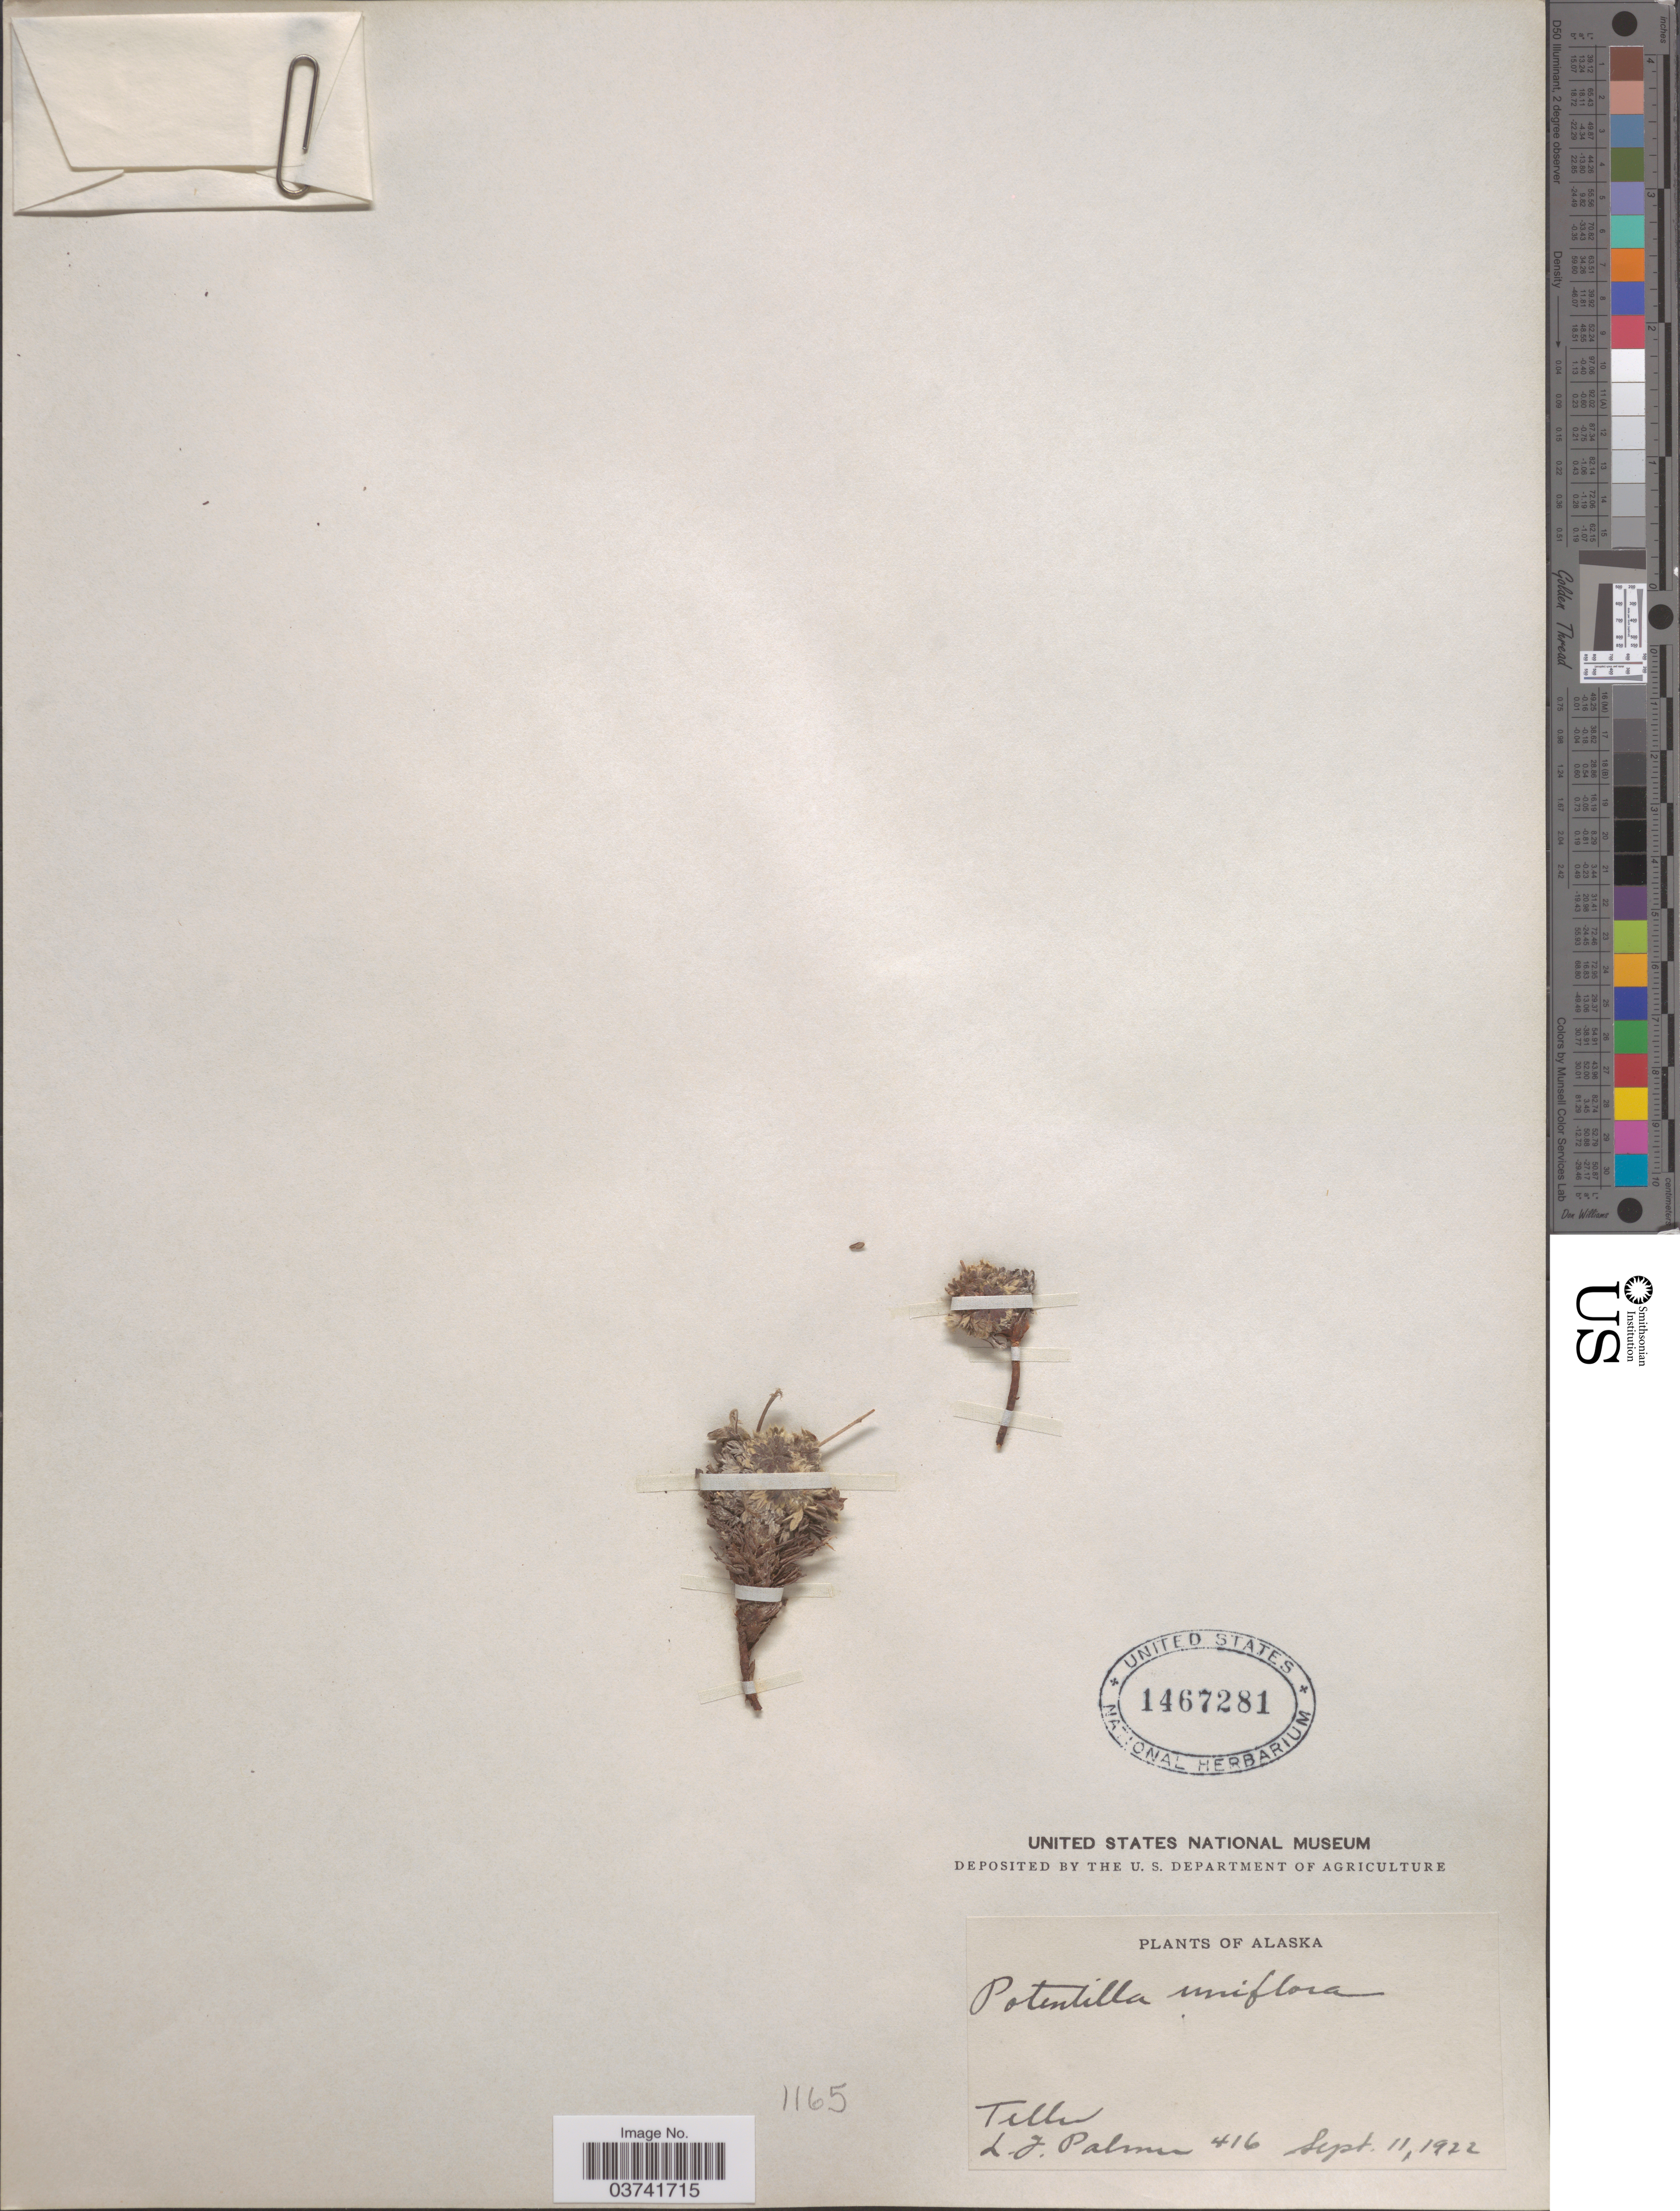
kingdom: Plantae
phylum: Tracheophyta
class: Magnoliopsida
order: Rosales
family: Rosaceae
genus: Potentilla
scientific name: Potentilla uniflora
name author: Ledeb.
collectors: L. J. Palmer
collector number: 416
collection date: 1922-09-11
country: United States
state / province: Alaska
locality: Teller.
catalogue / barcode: US 1467281